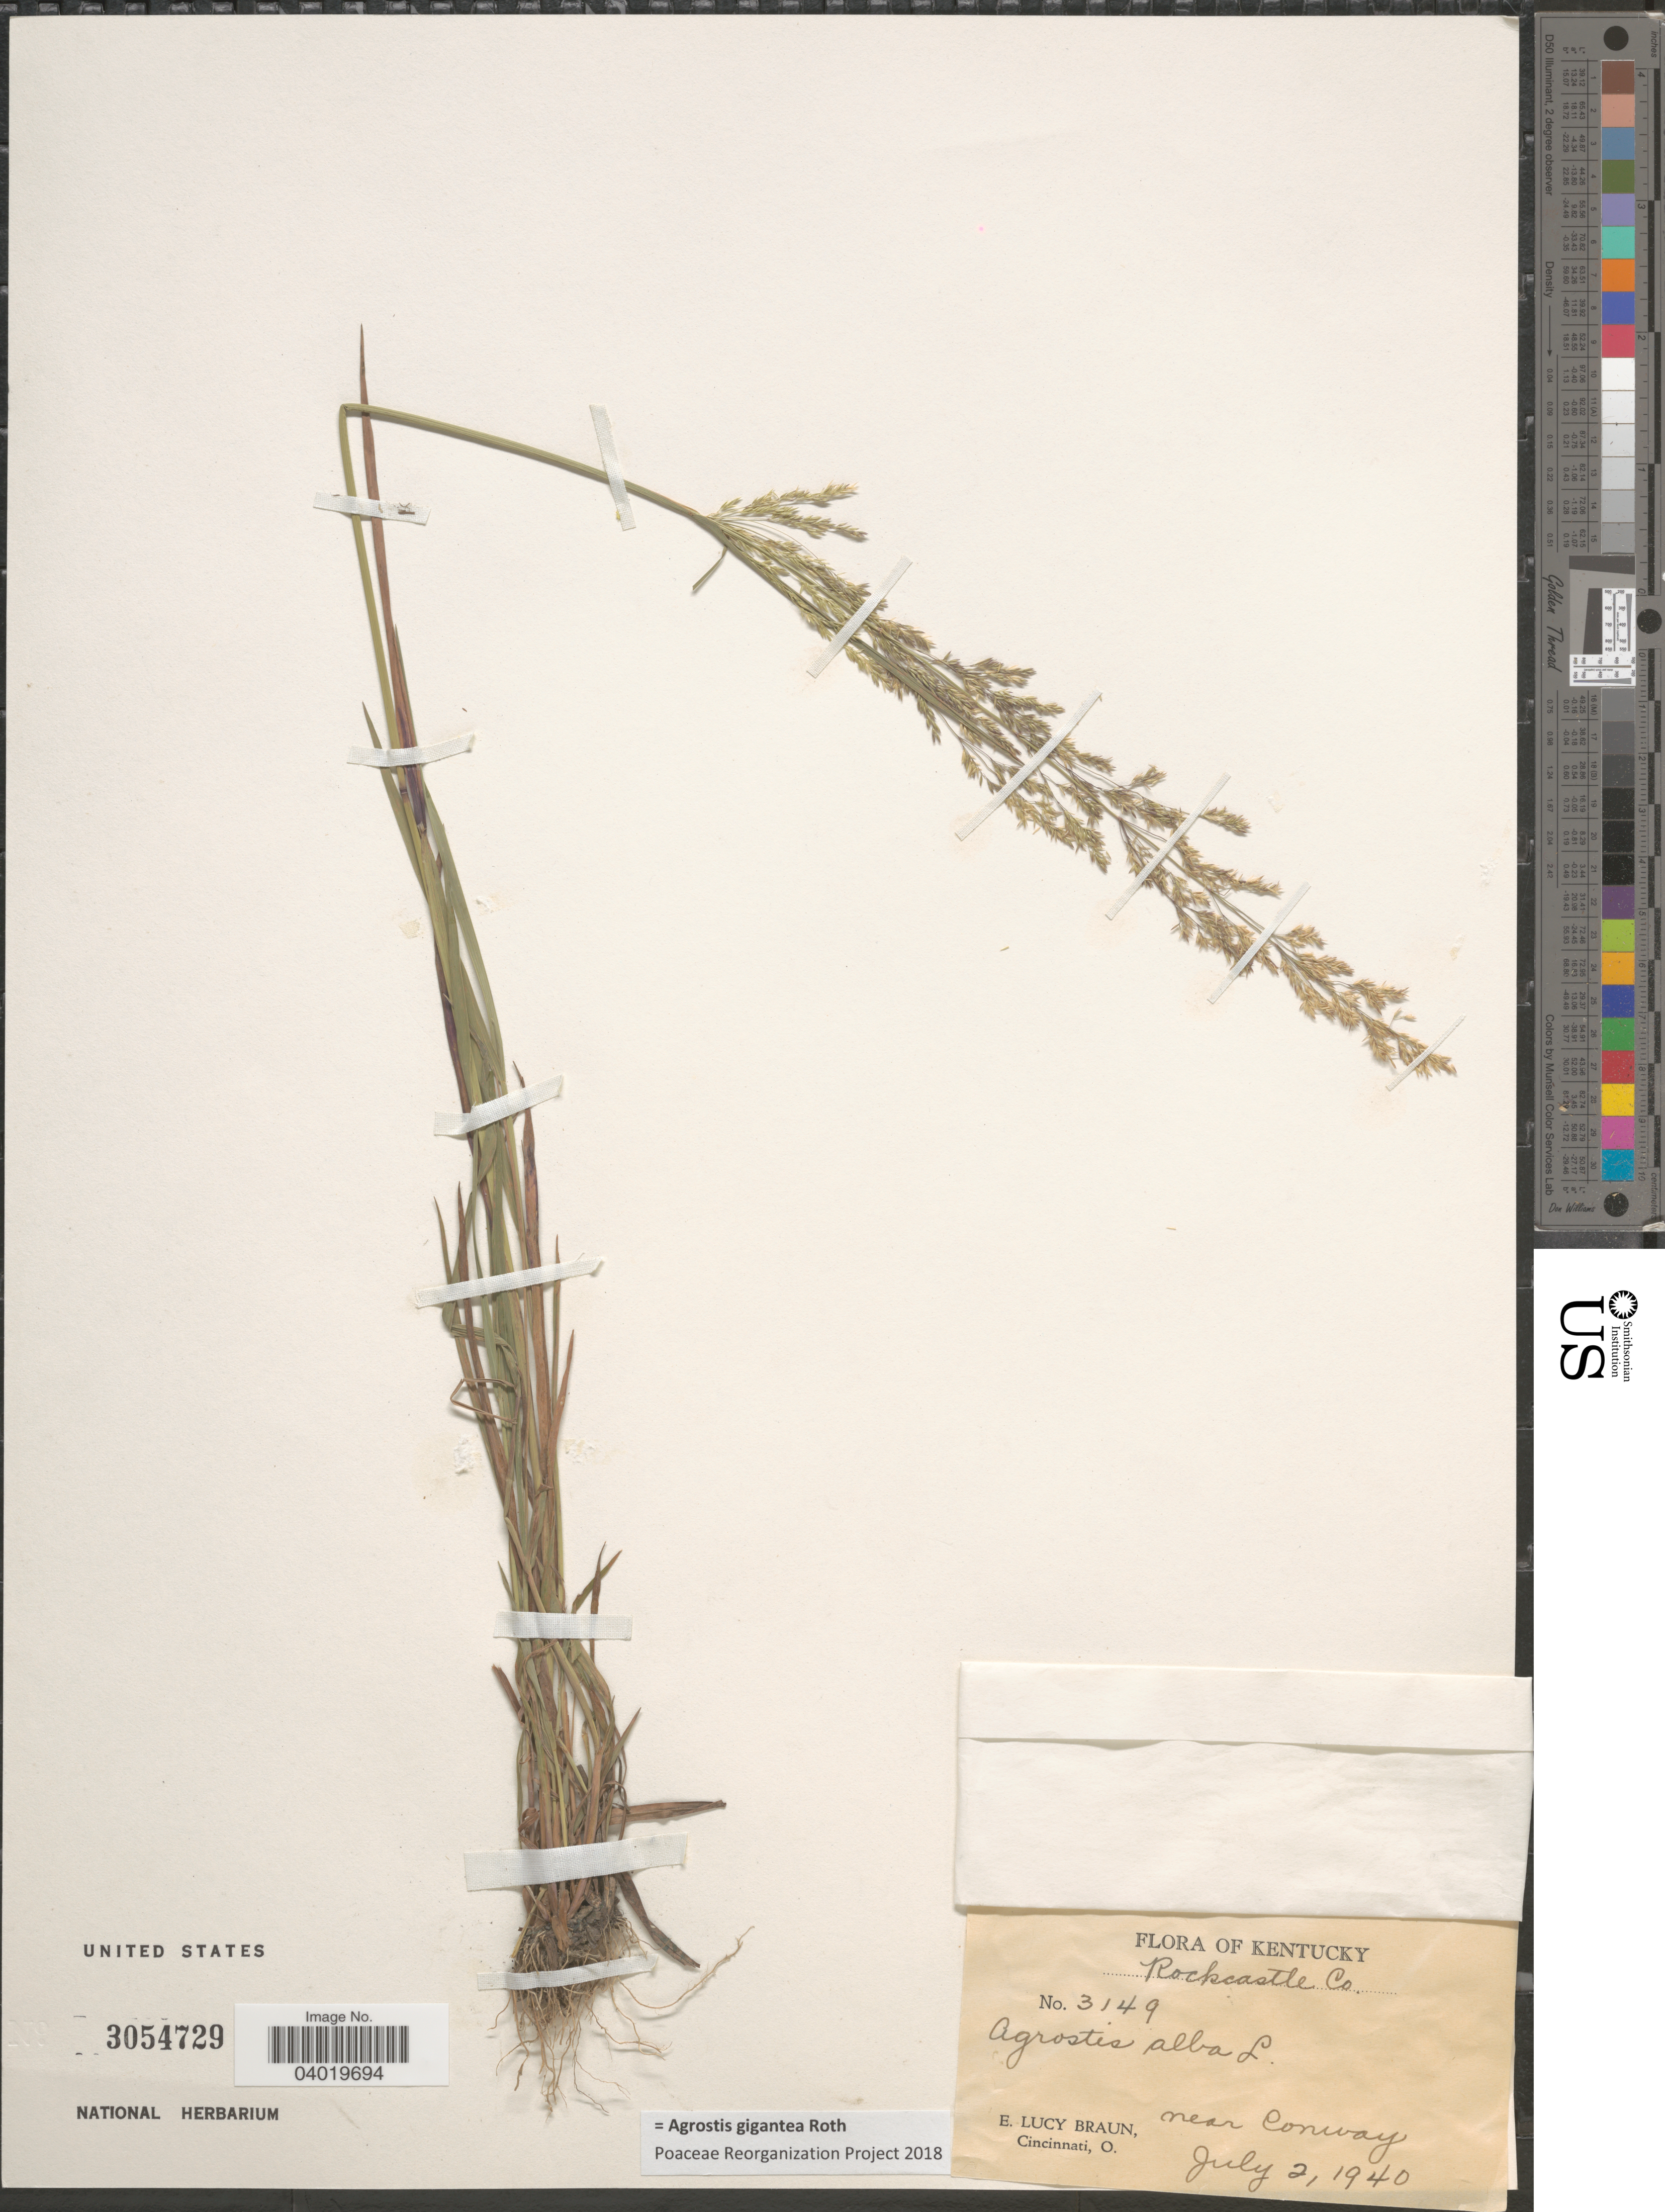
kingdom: Plantae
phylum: Tracheophyta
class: Liliopsida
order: Poales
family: Poaceae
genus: Agrostis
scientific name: Agrostis gigantea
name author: Roth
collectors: E. L. Braun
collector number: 3149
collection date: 1940-07-02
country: United States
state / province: Kentucky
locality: Rockcastle Co. Near Conway.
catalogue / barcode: US 3054729